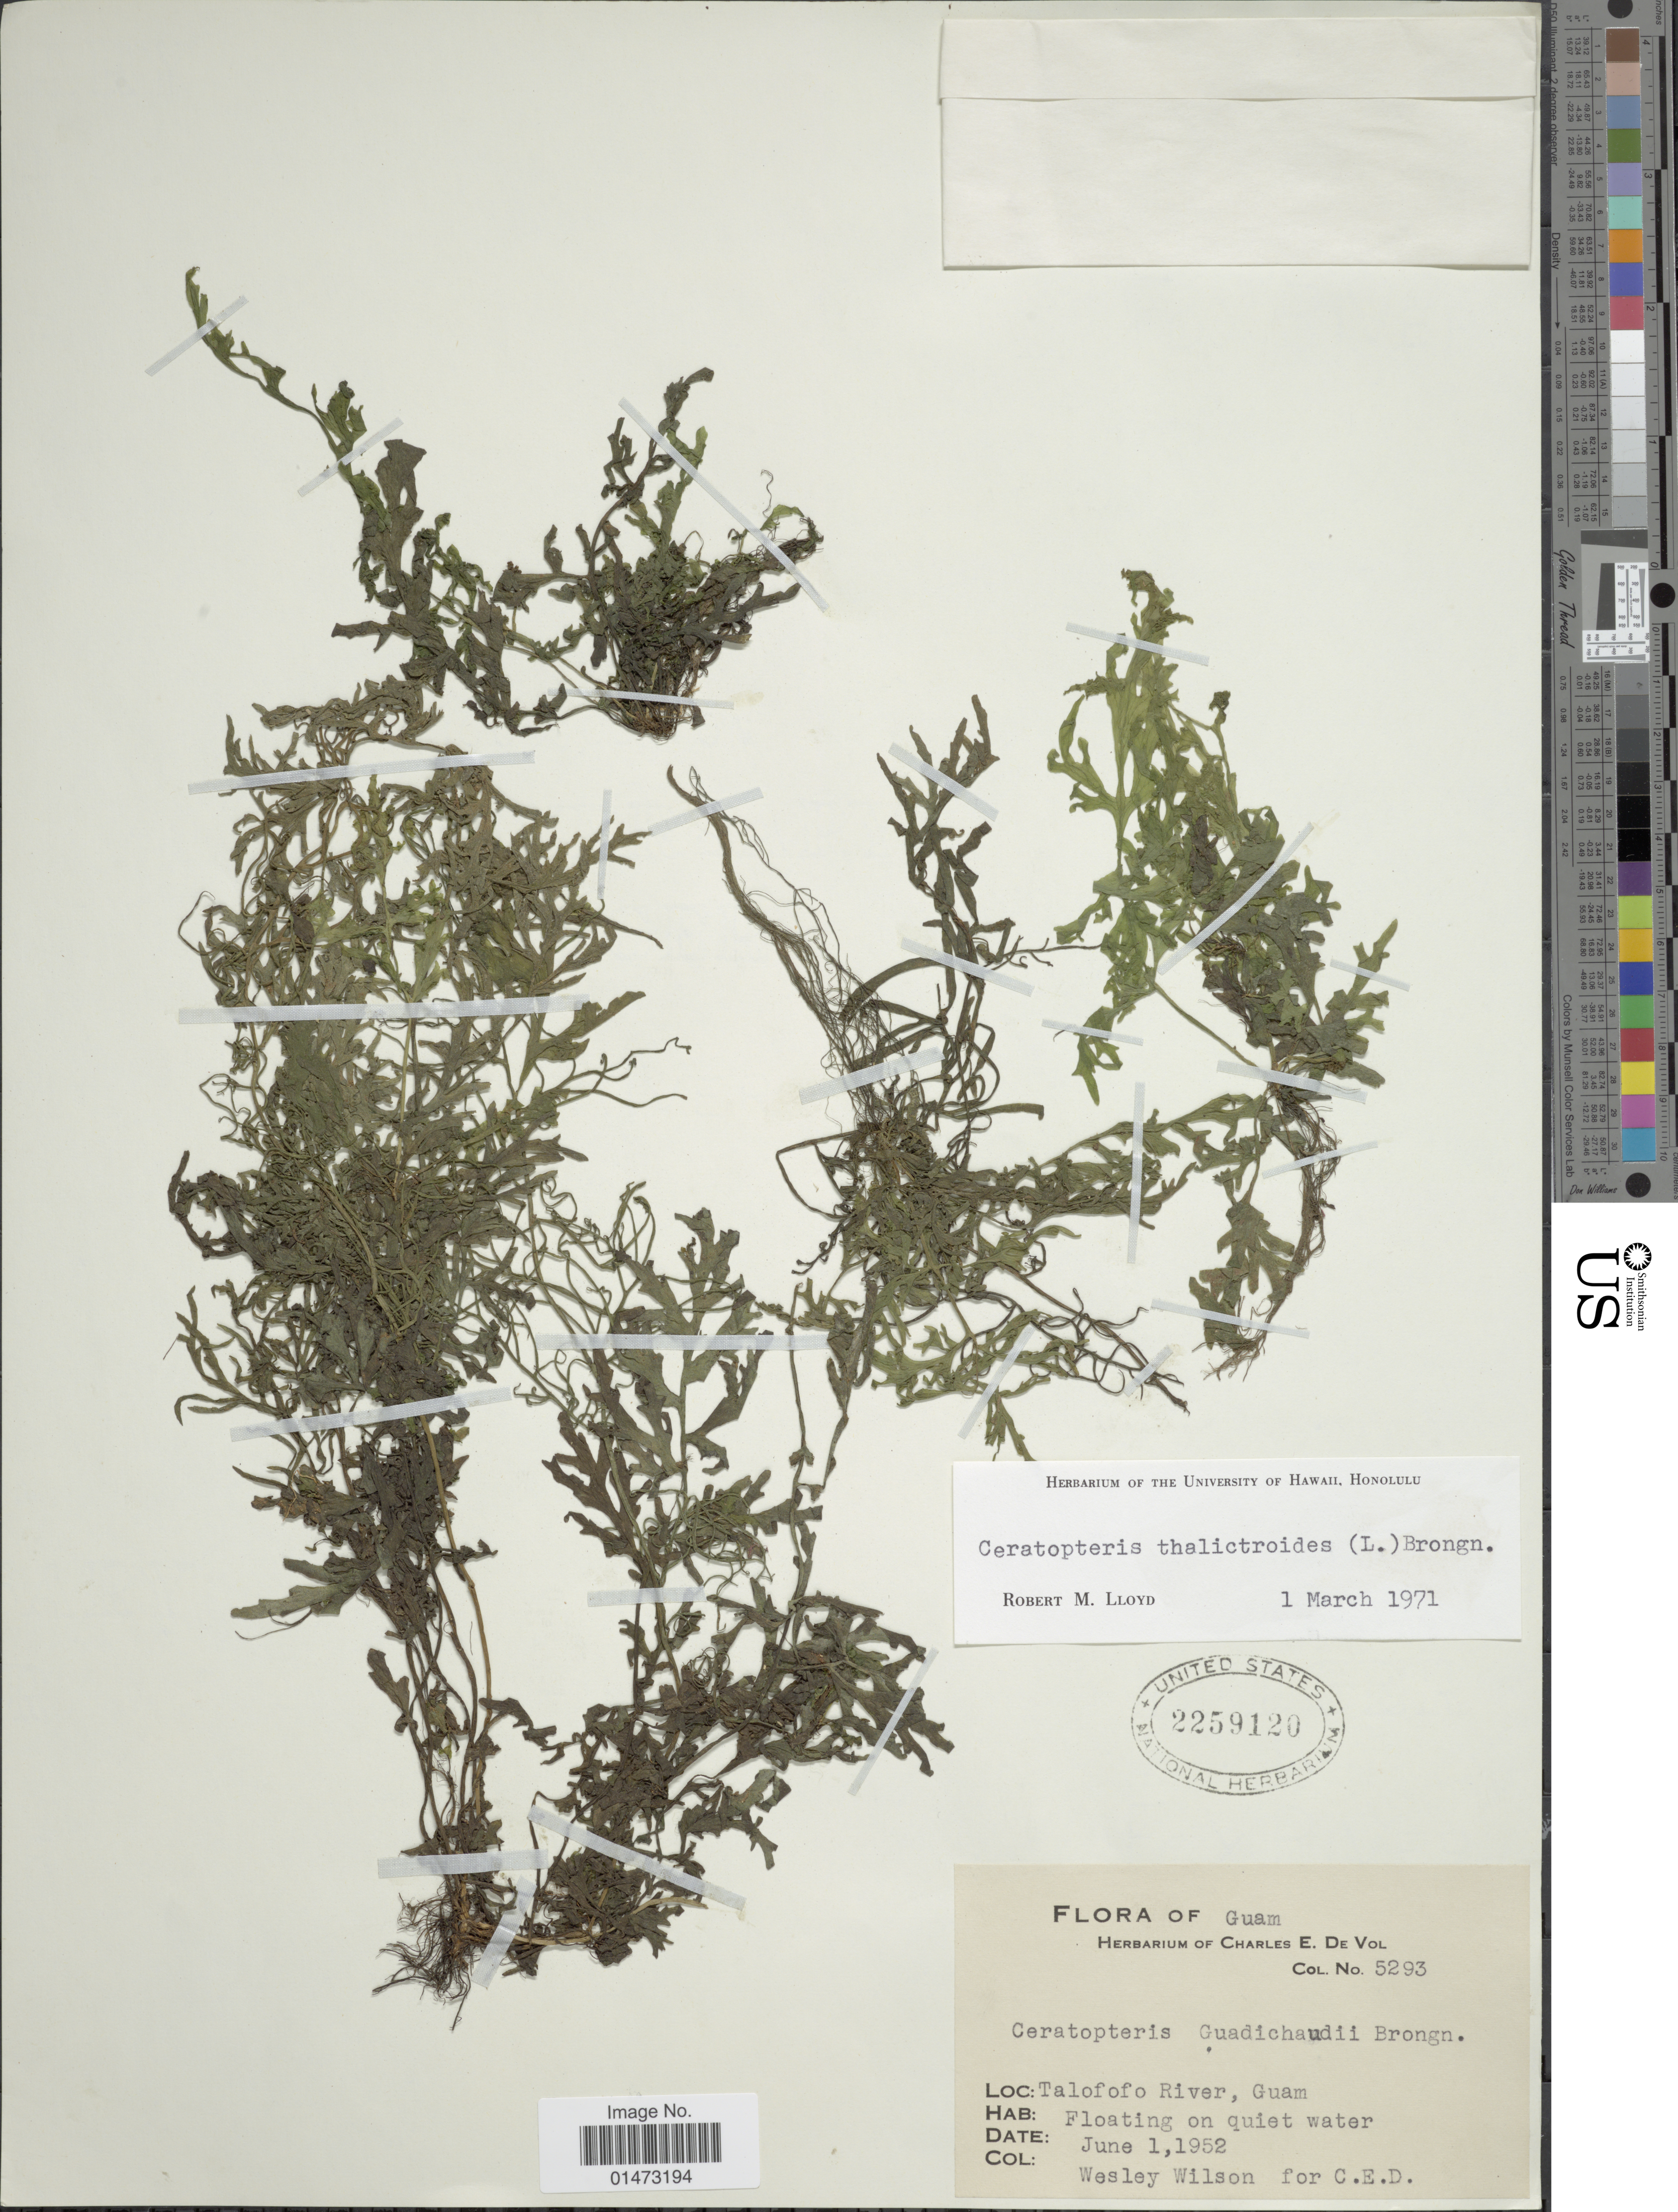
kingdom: Plantae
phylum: Tracheophyta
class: Polypodiopsida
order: Polypodiales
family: Pteridaceae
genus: Ceratopteris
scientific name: Ceratopteris gaudichaudii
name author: Brongn.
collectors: W. Wilson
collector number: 5293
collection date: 1952-06-01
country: Guam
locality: Talofofo River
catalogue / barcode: US 2259120